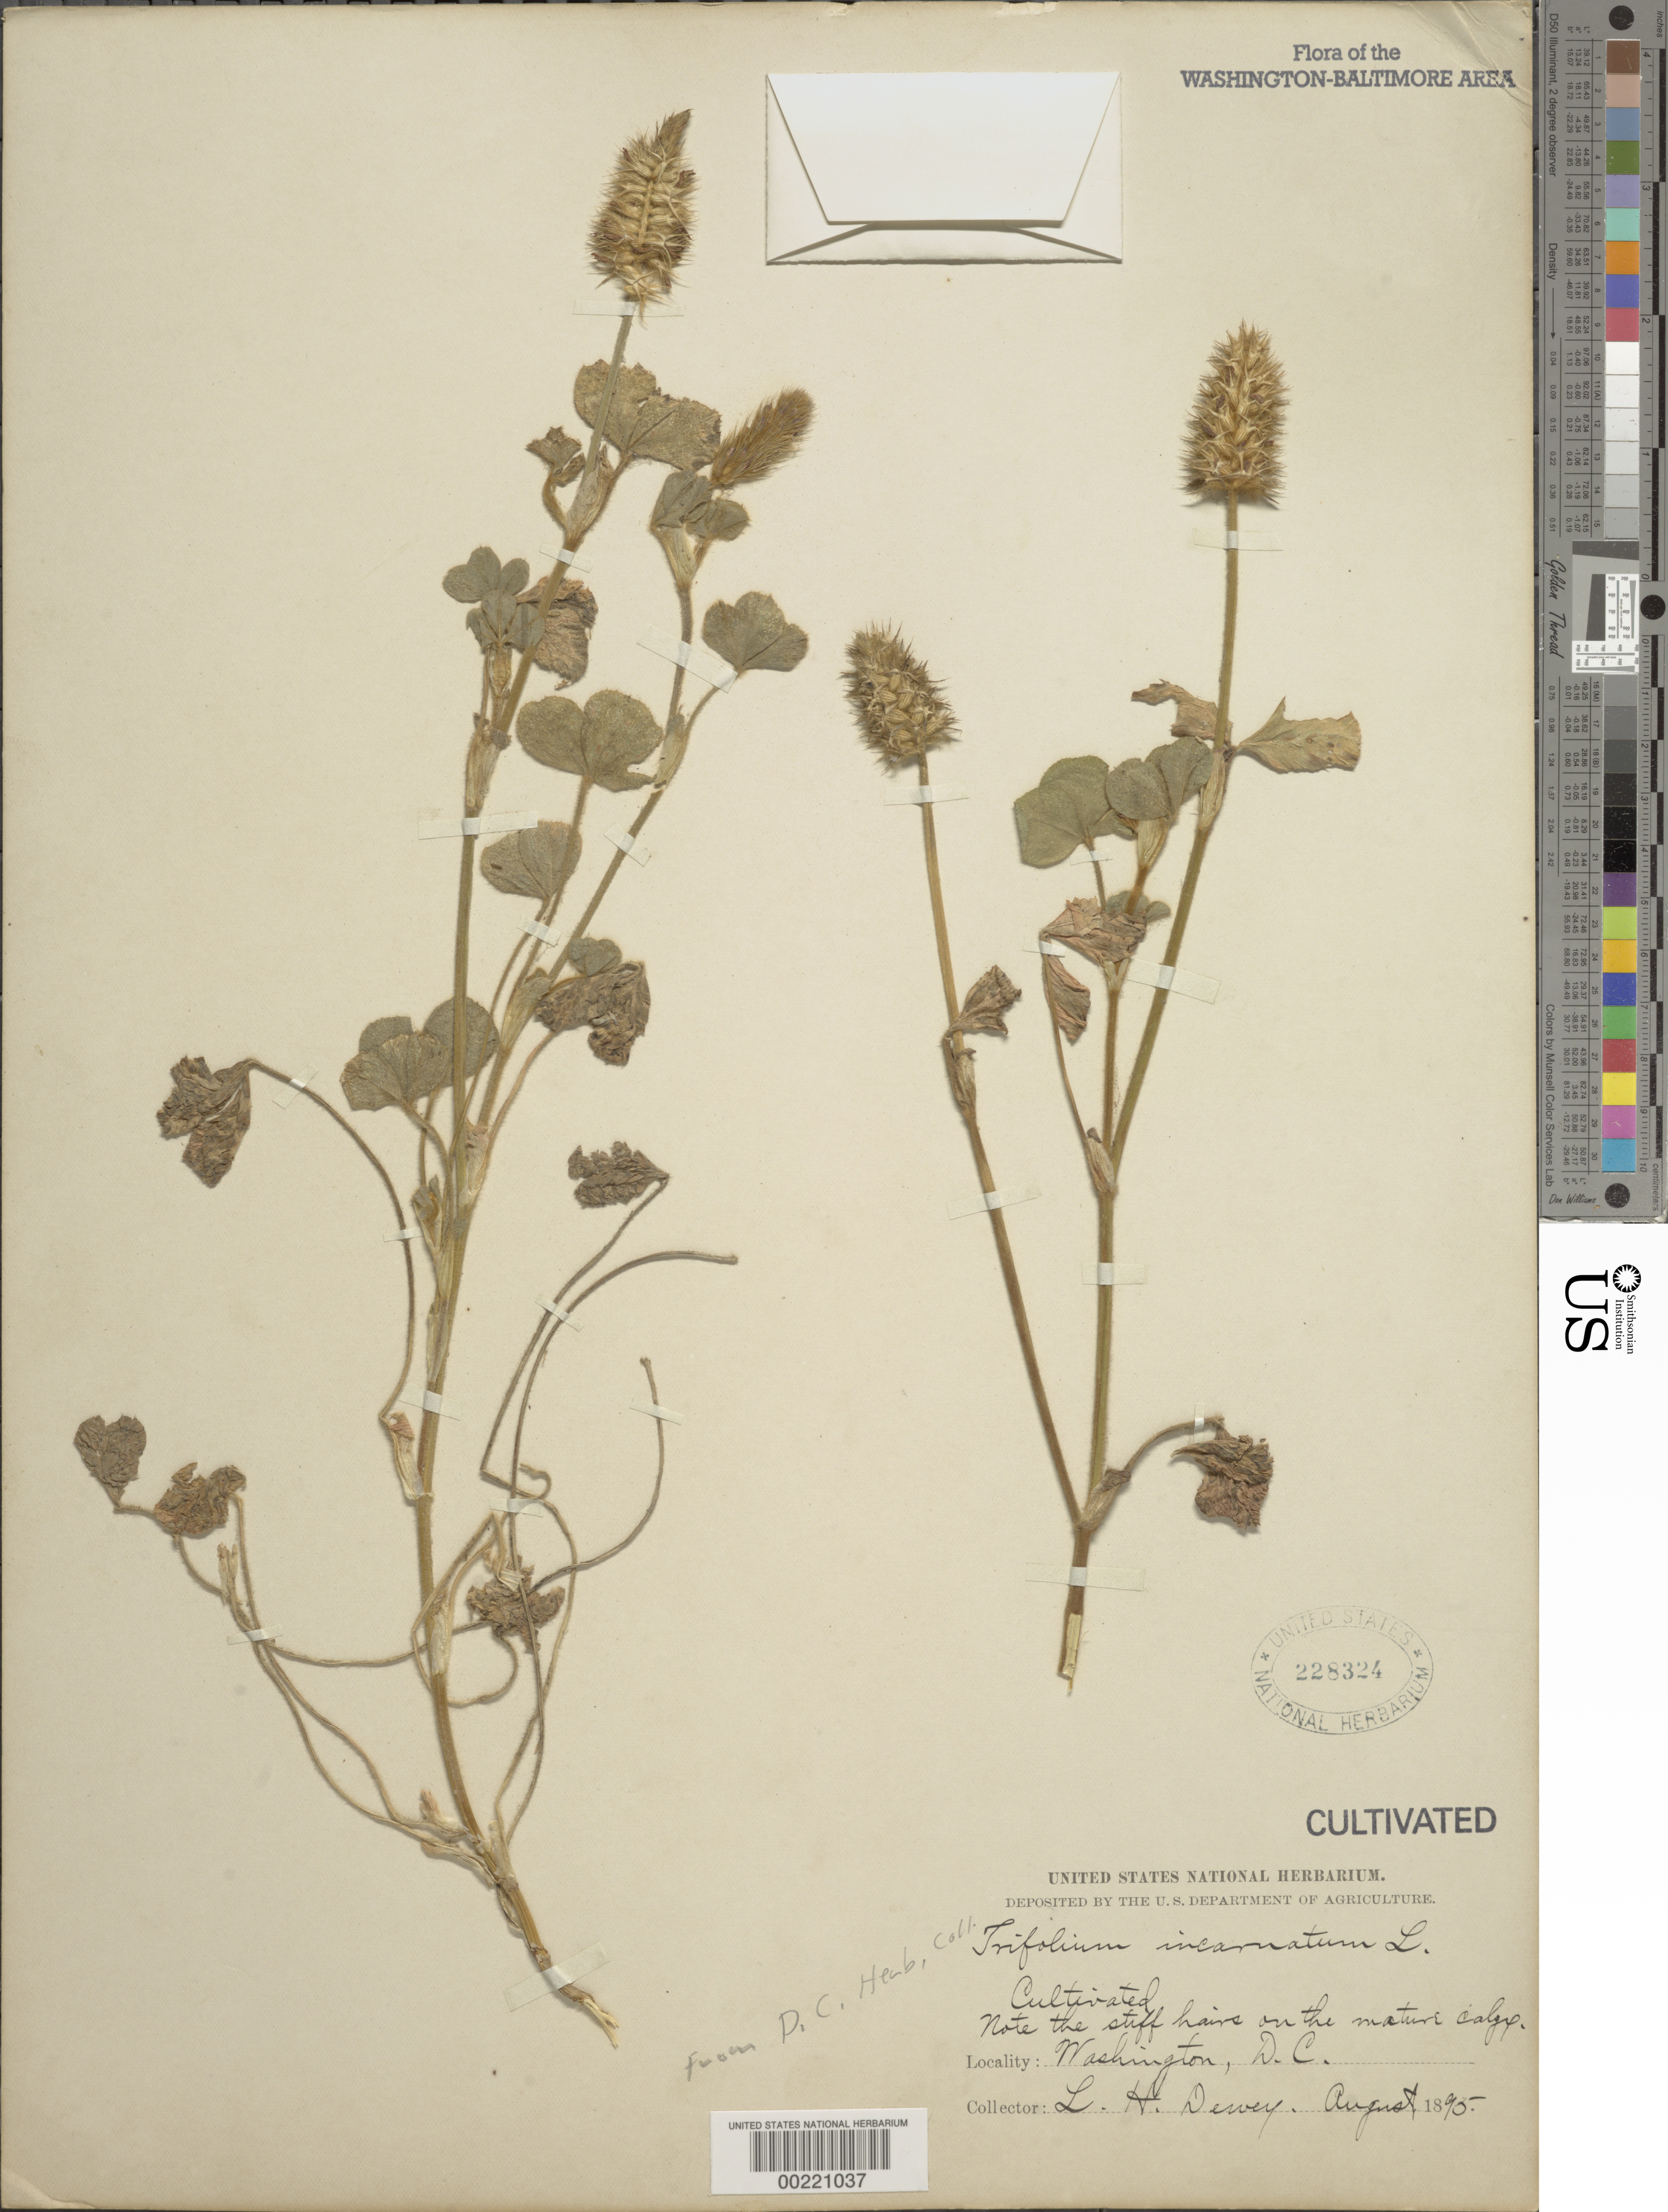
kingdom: Plantae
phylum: Tracheophyta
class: Magnoliopsida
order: Fabales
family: Fabaceae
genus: Trifolium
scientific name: Trifolium incarnatum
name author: L.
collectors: L. H. Dewey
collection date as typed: Aug 1895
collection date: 1895-08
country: United States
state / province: District of Columbia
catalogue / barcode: US 228324